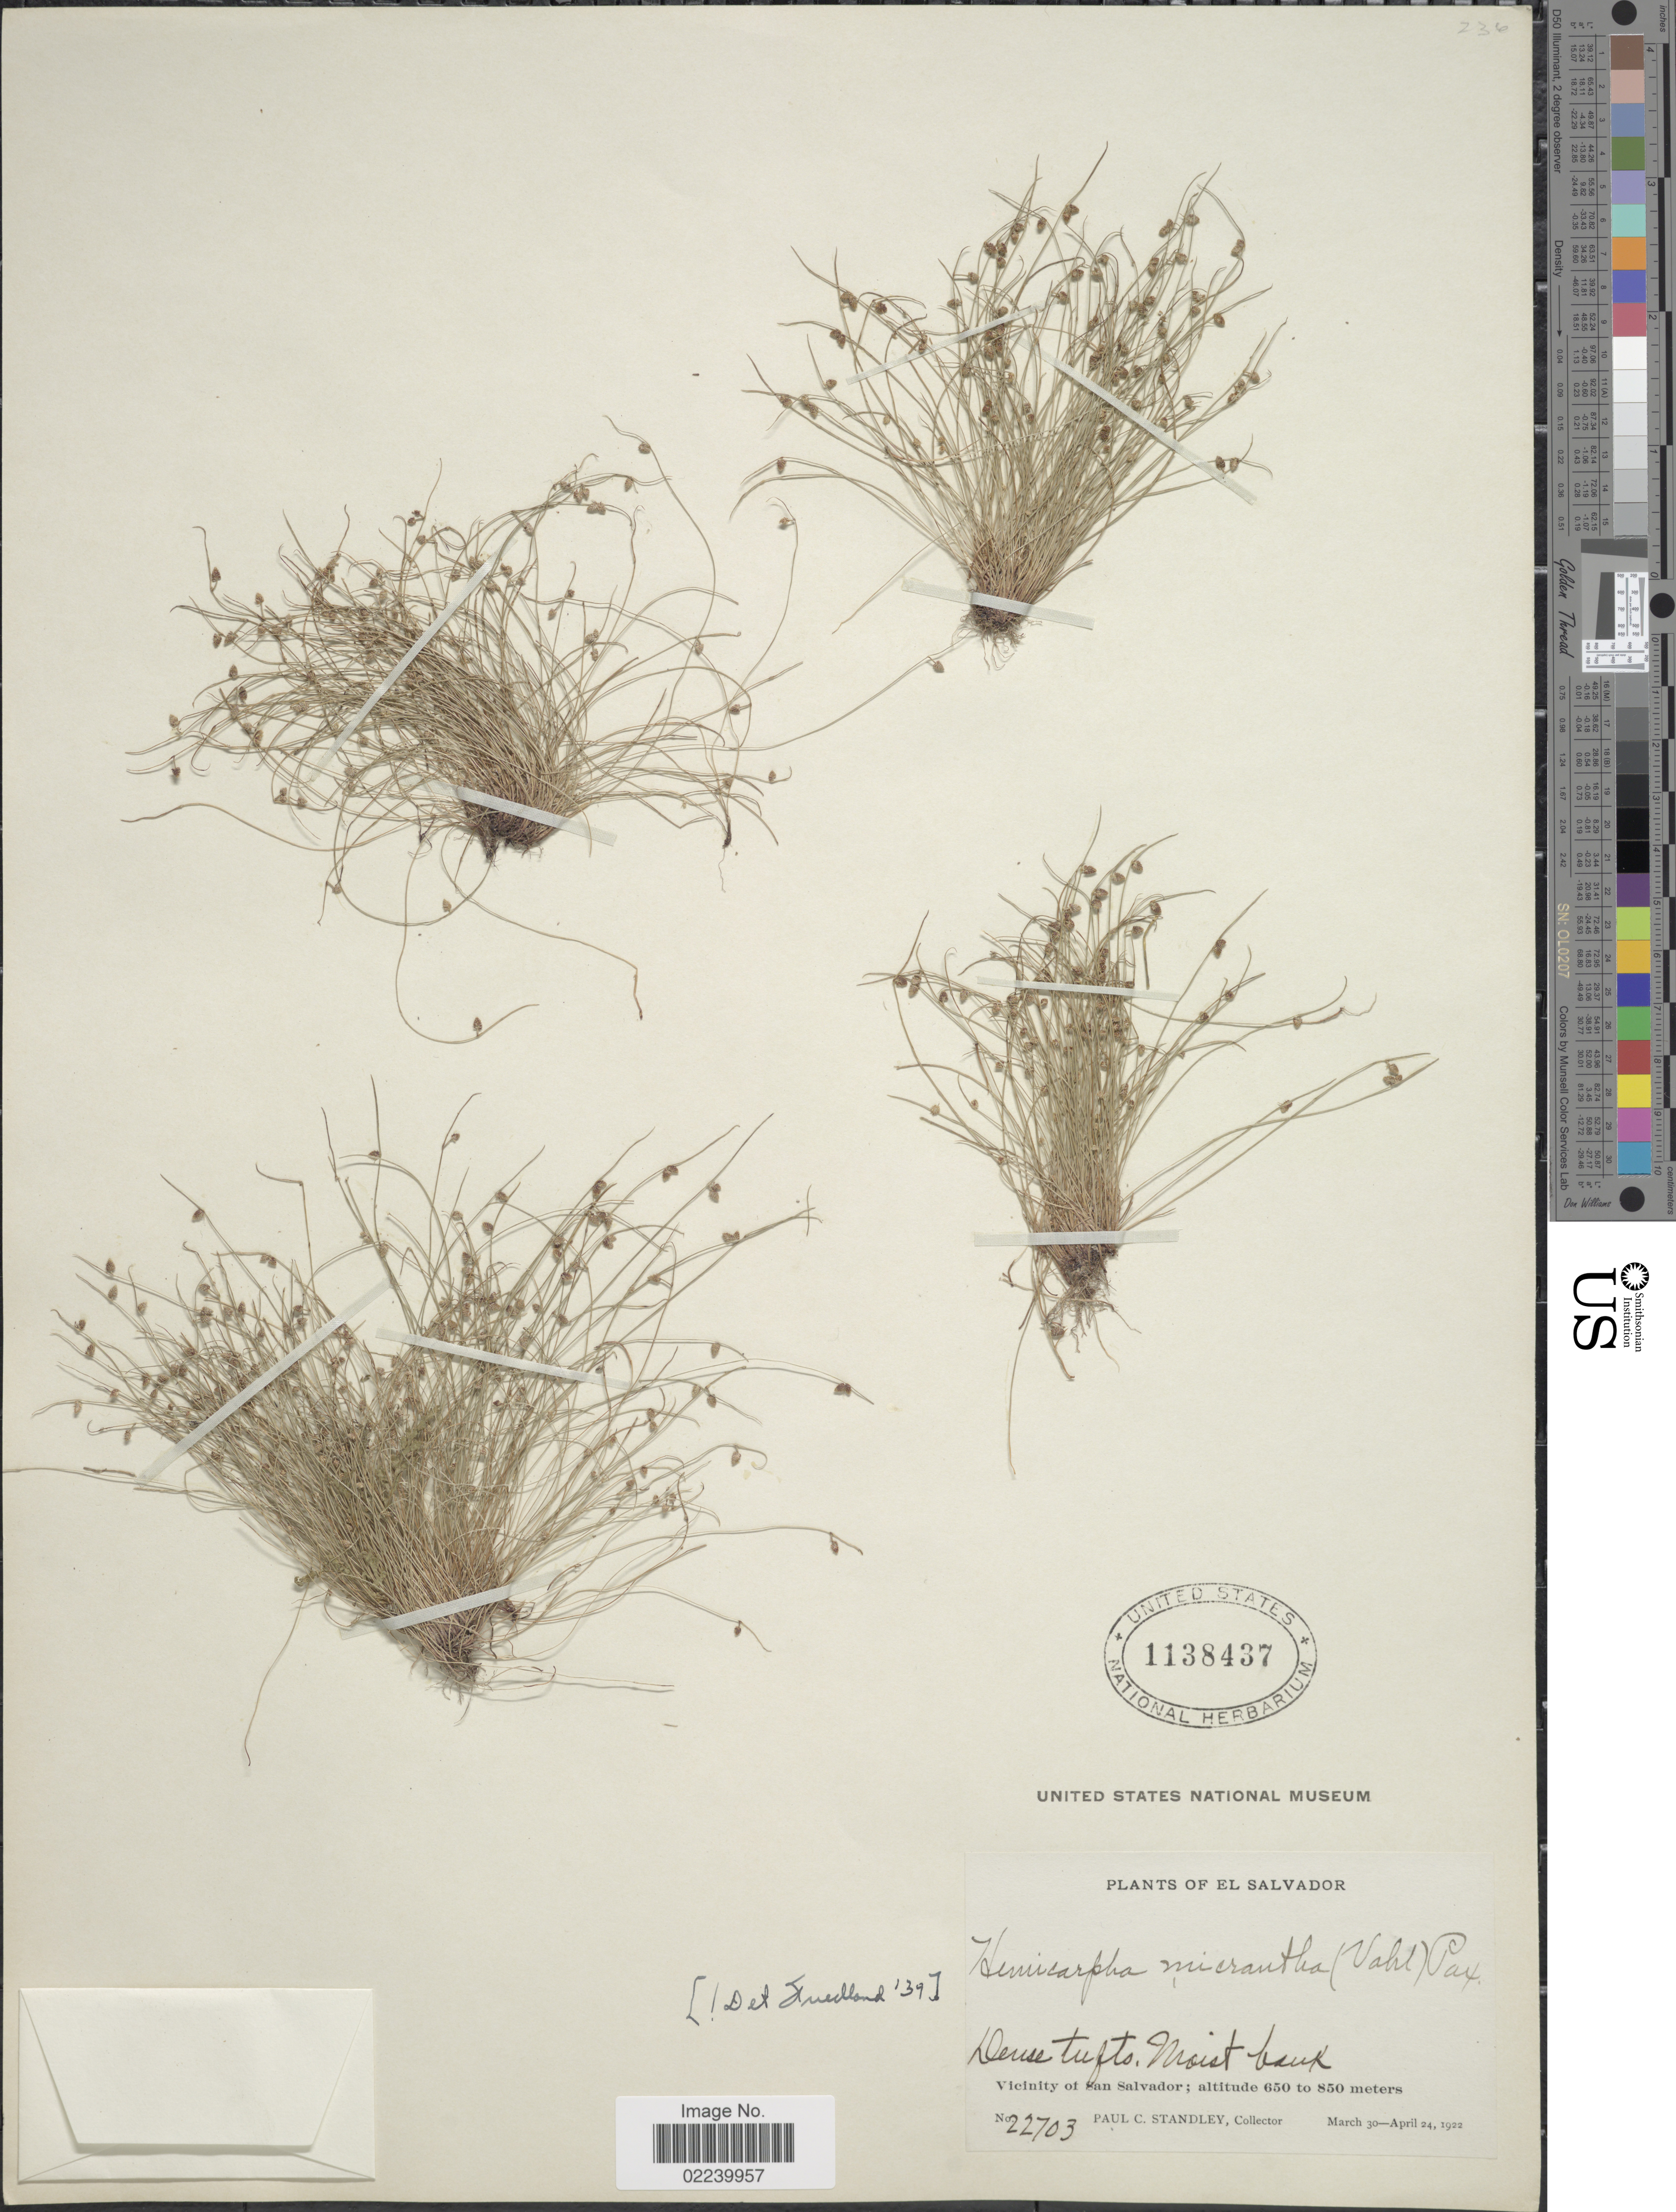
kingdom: Plantae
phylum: Tracheophyta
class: Liliopsida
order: Poales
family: Cyperaceae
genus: Cyperus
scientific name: Cyperus subsquarrosus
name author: (Muhl.) Bauters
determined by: Strong, M. T., (US), Smithsonian Institution - National Museum of Natural History (UNITED STATES)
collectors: P. C. Standley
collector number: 22703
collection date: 1922-03-30/1922-04-24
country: El Salvador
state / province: San Salvador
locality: Mosit bank, vicinity of San Salvador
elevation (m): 650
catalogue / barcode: US 1138437